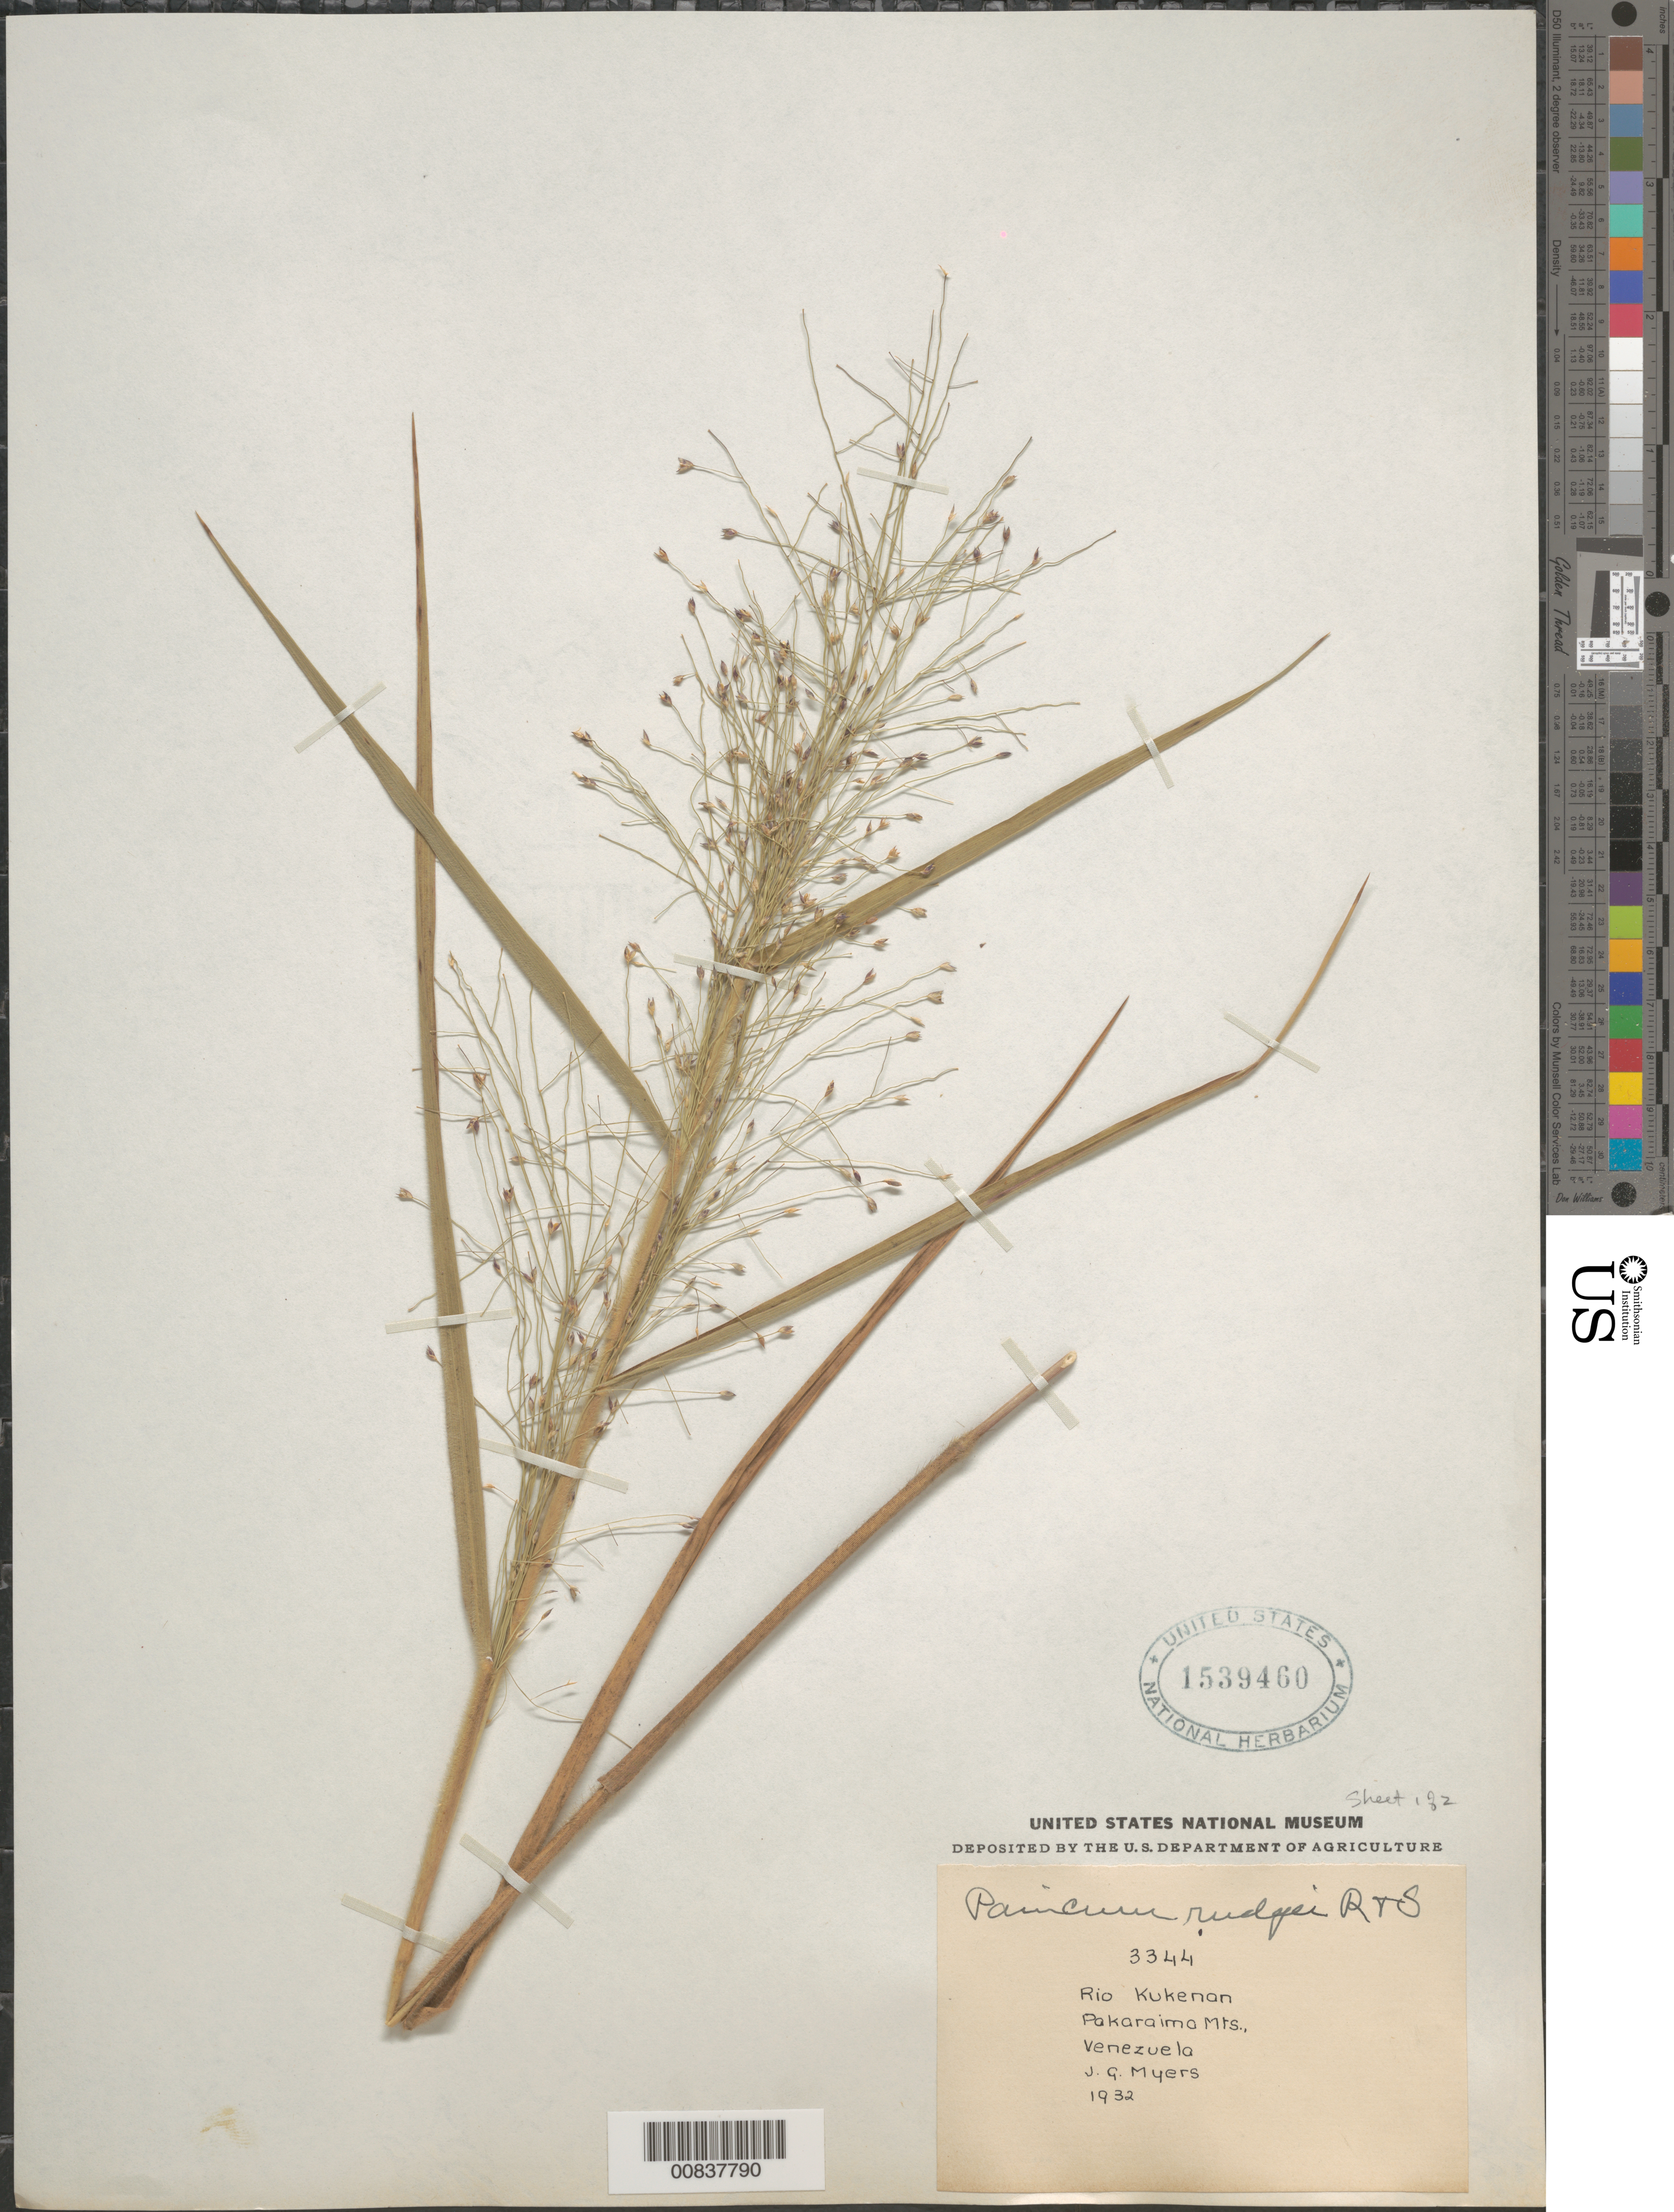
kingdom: Plantae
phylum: Tracheophyta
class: Liliopsida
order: Poales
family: Poaceae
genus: Panicum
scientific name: Panicum rudgei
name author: Roem. & Schult.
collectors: J. Myers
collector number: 3344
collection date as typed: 1932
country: Venezuela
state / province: Bolívar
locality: Río Kukenan, Pakaraima Mts.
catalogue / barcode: US 1539460